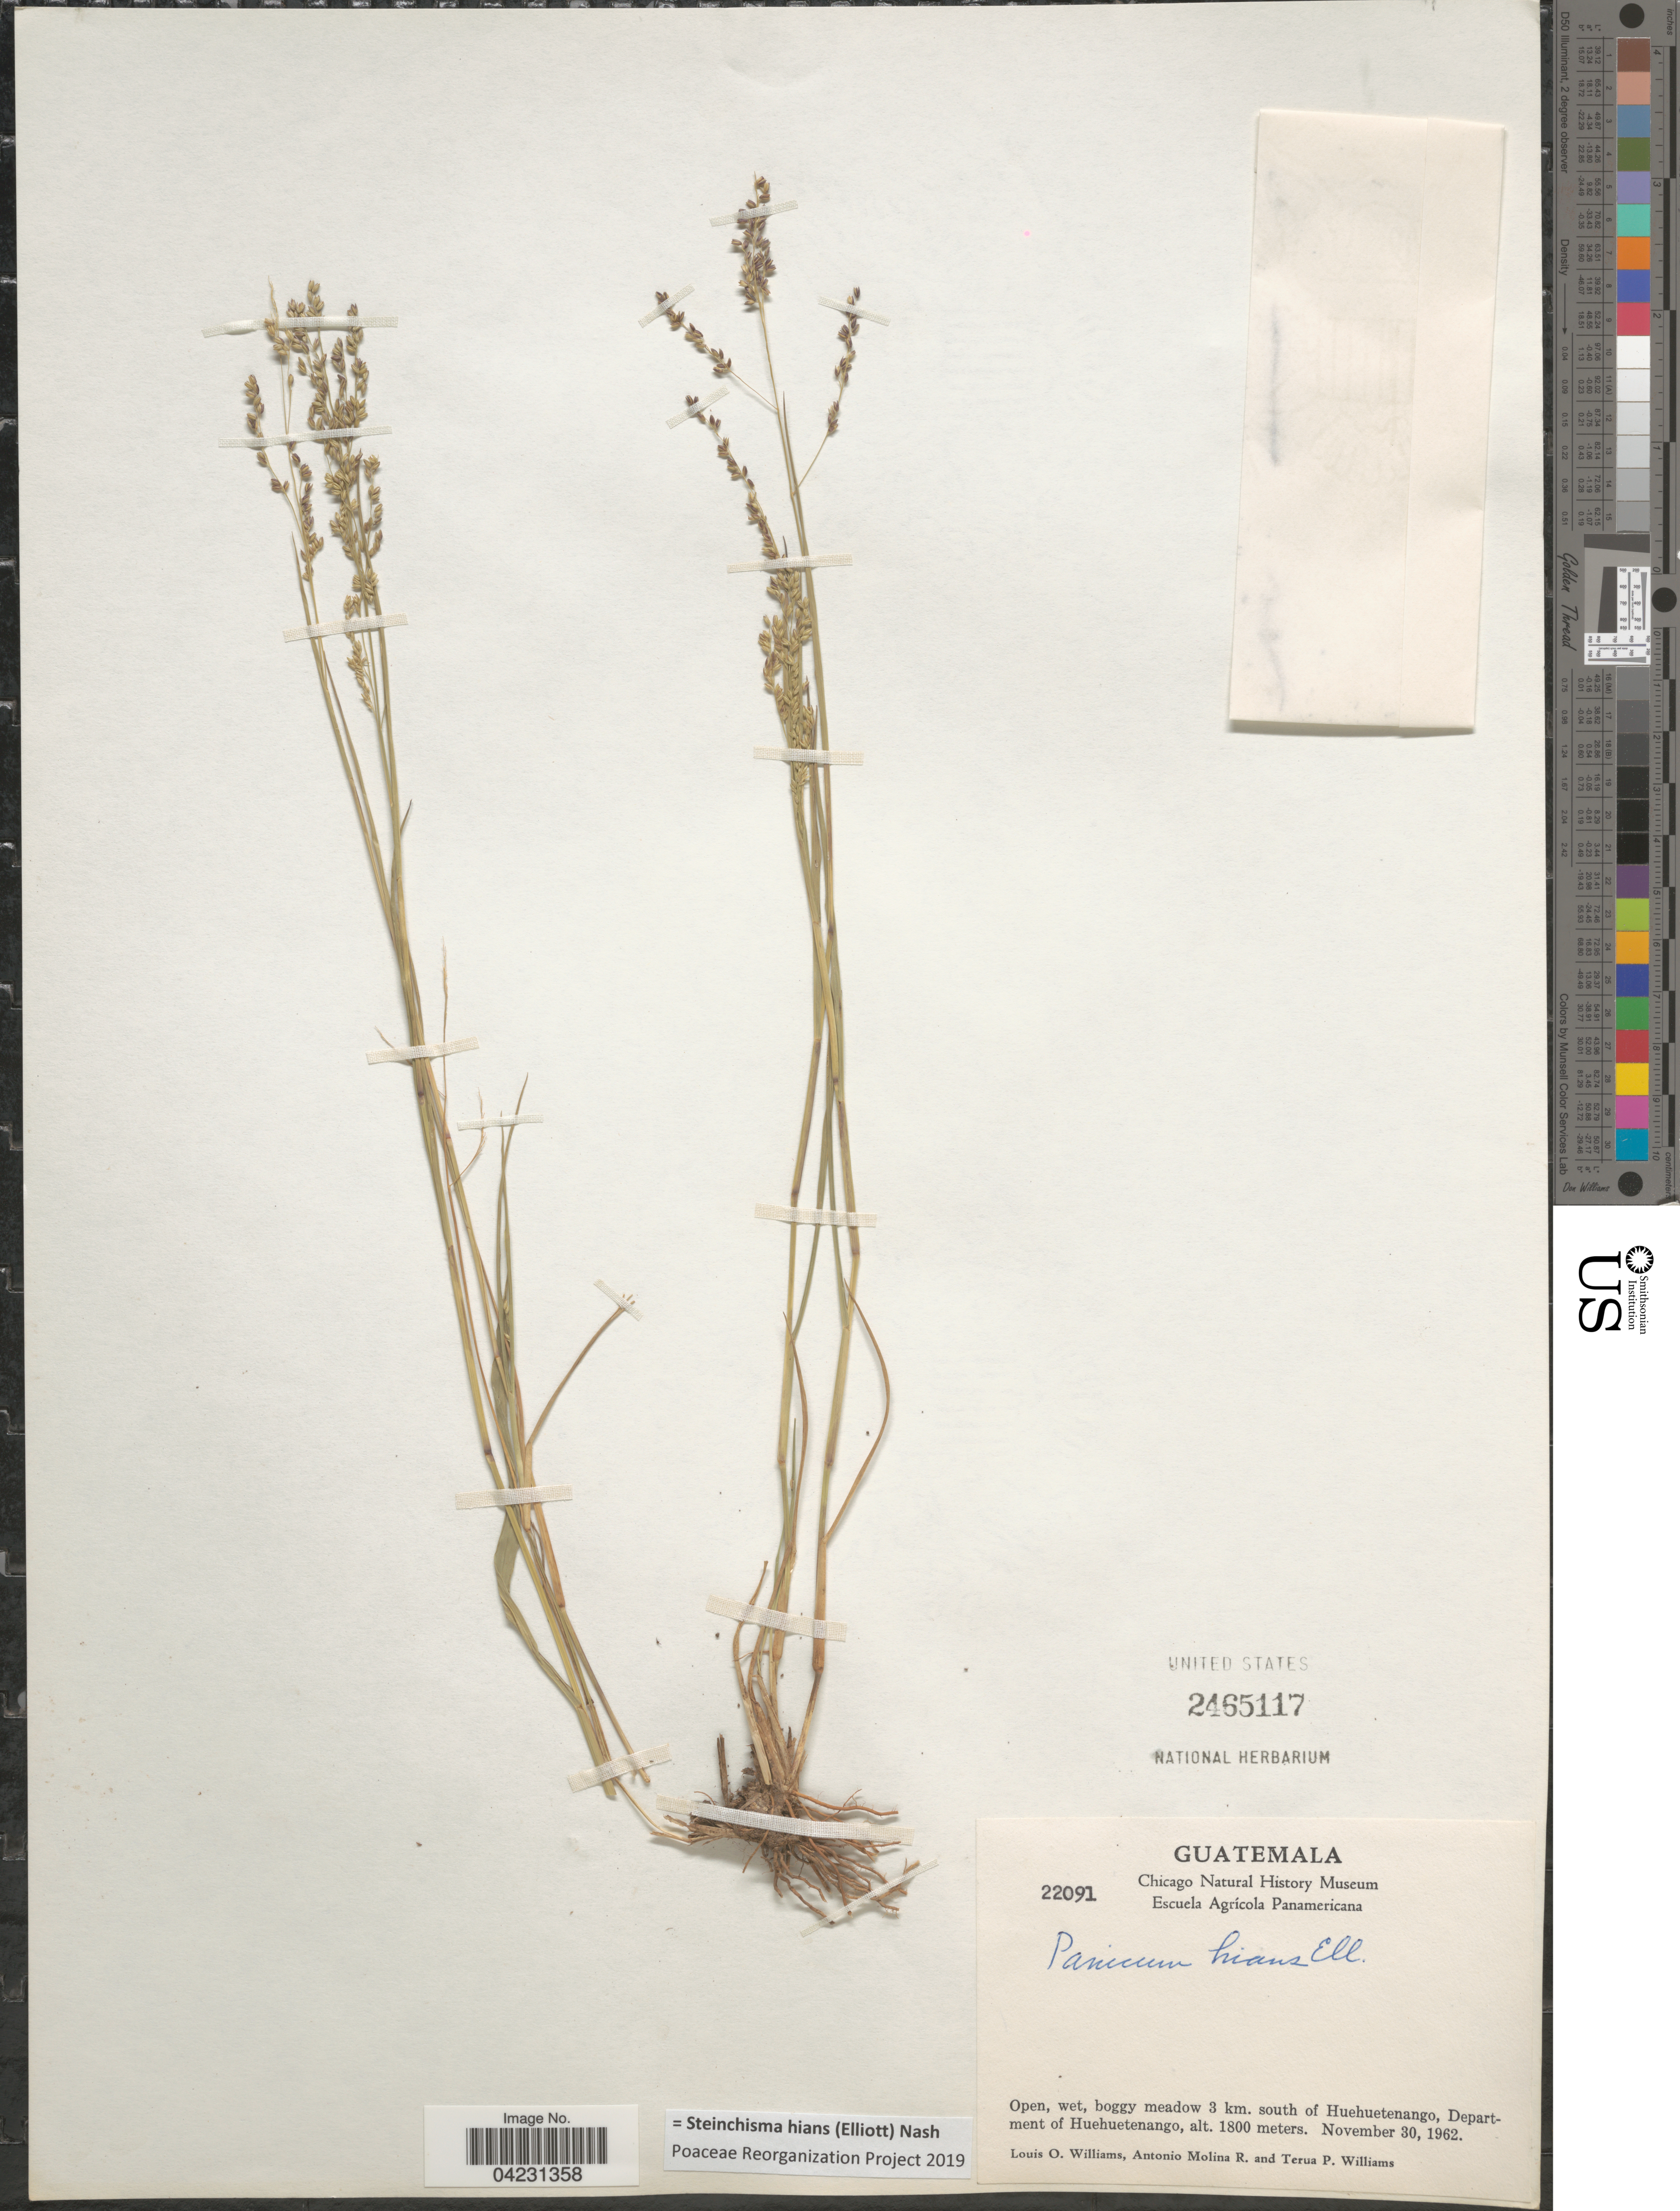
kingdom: Plantae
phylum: Tracheophyta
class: Liliopsida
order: Poales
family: Poaceae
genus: Steinchisma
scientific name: Steinchisma hians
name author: (Elliott) Nash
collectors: L. O. Williams, A. Molina R. & T. Williams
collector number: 22091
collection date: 1962-11-30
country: Guatemala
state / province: Huehuetenango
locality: Open, wet, boggy meadow 3 km. south of Huehuetenango, Department of Huehuetenango.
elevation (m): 1800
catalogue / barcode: US 2465117